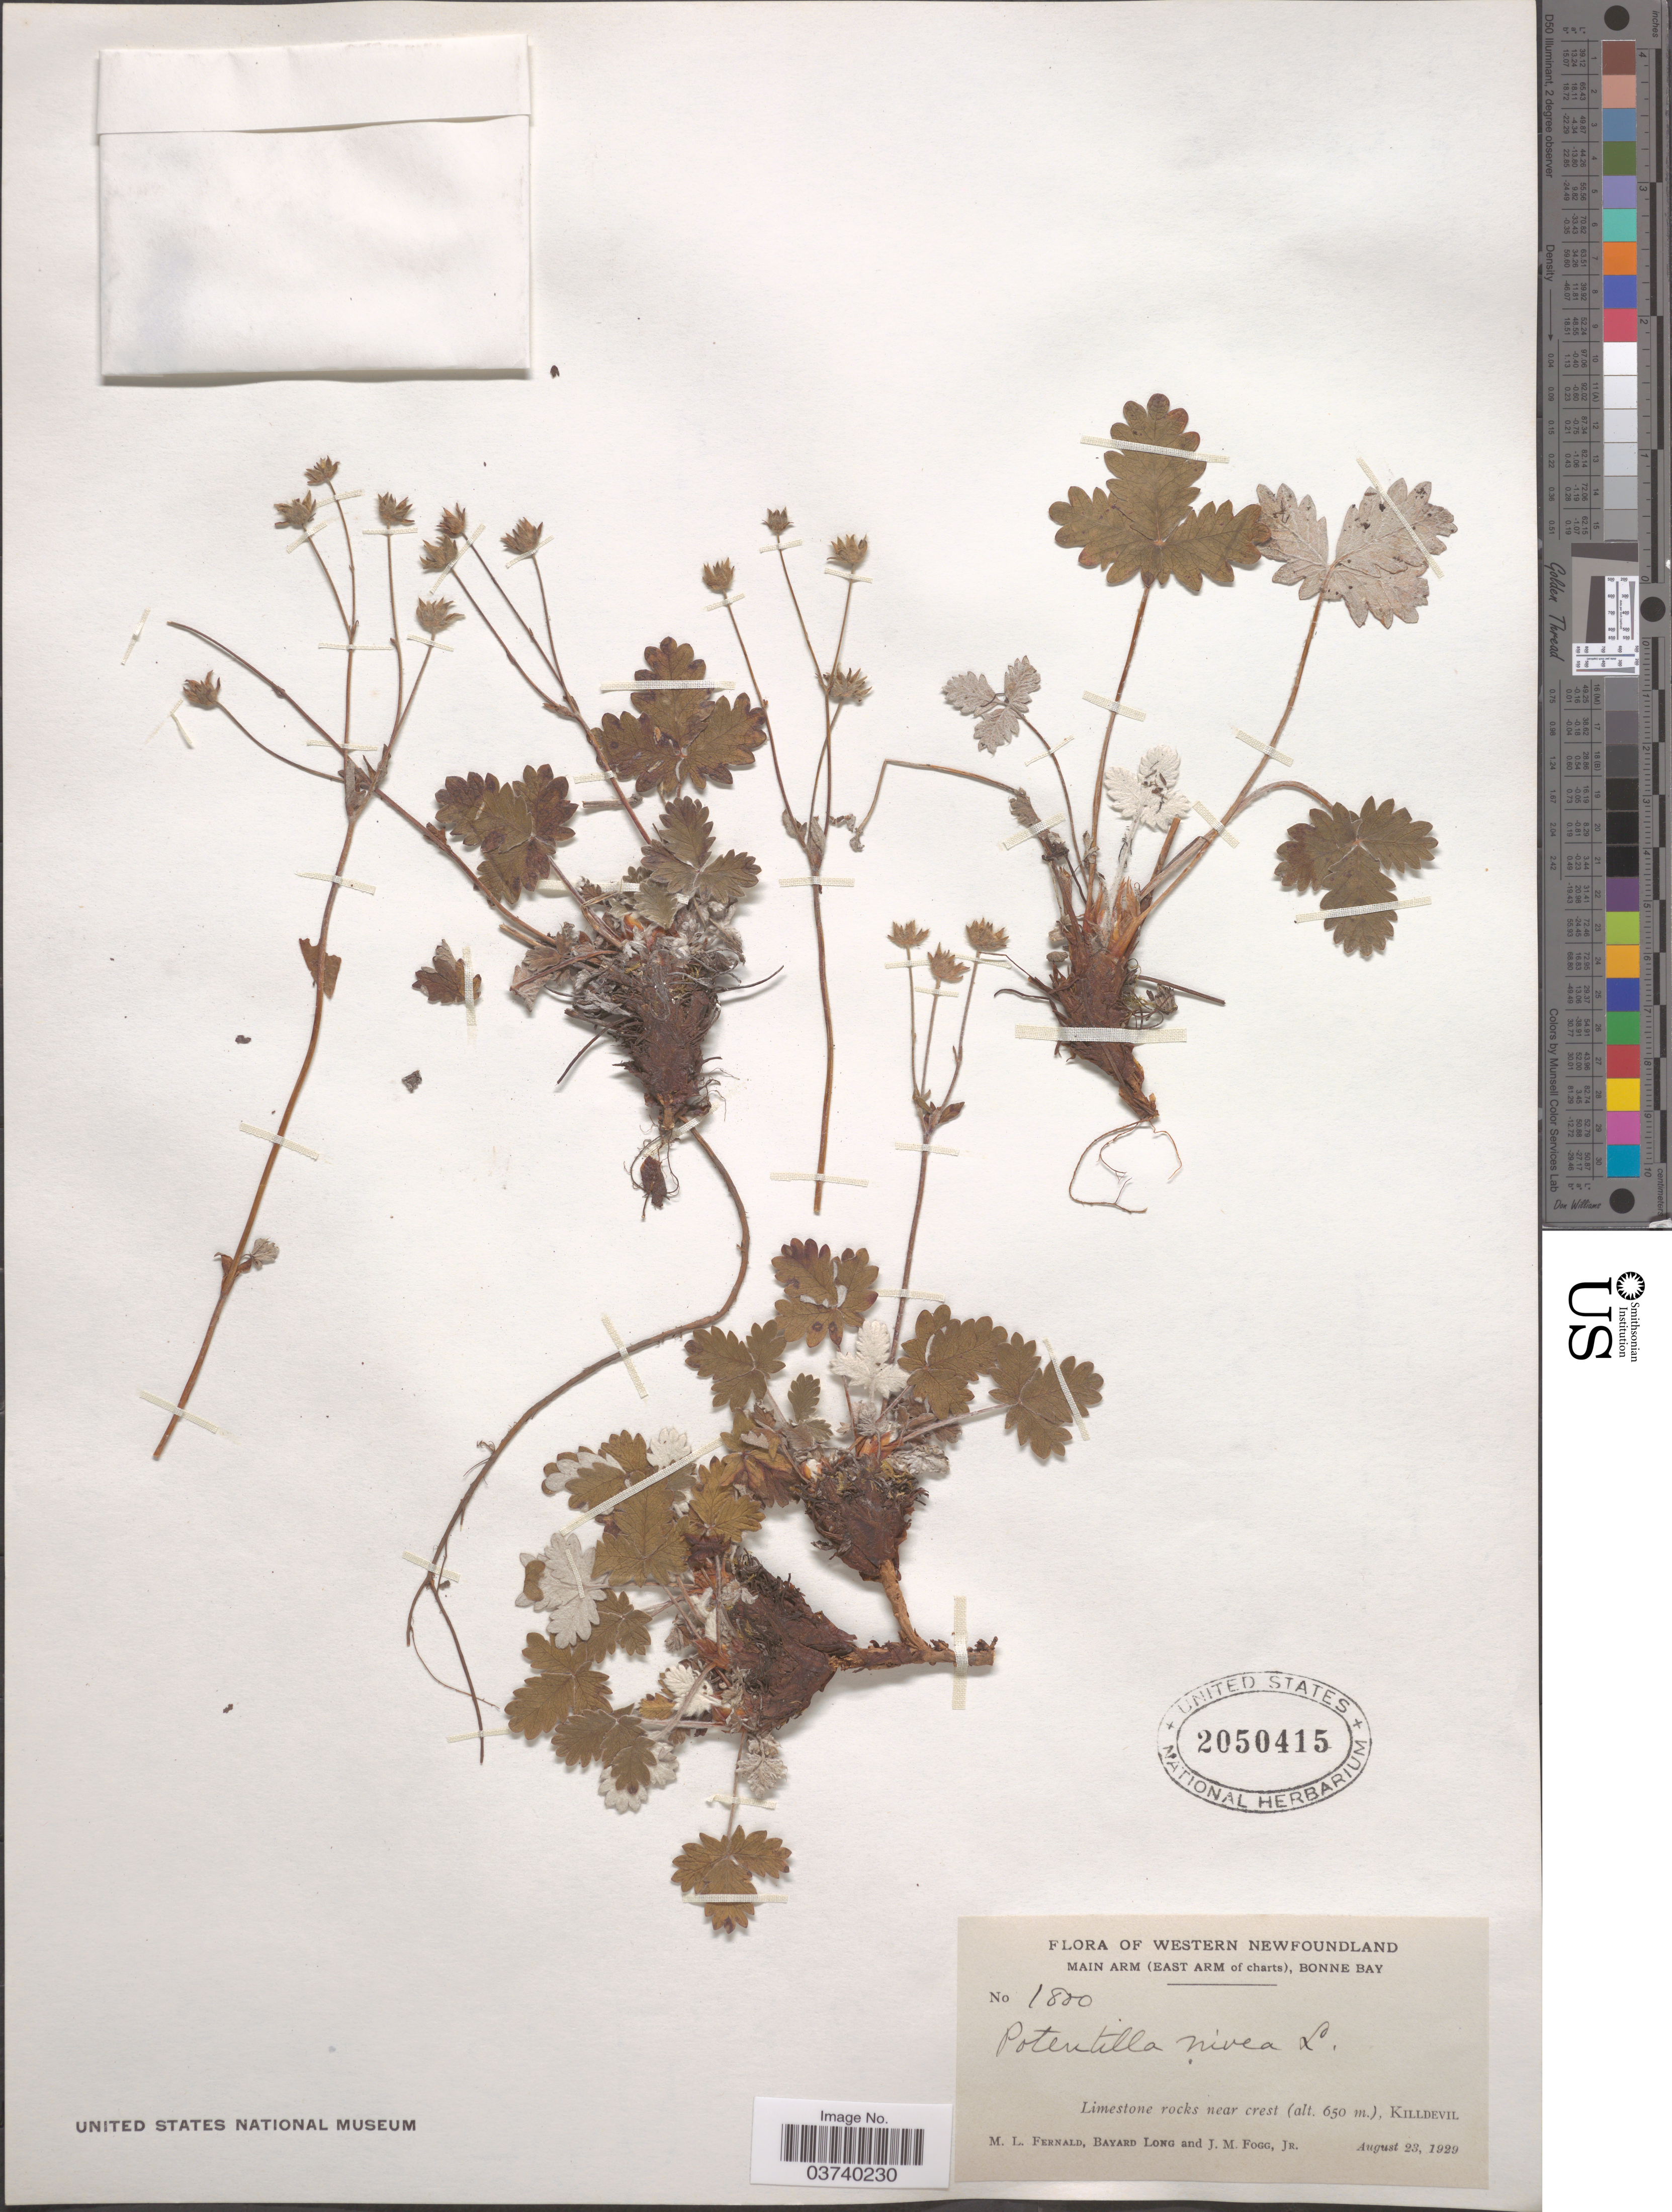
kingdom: Plantae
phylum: Tracheophyta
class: Magnoliopsida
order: Rosales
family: Rosaceae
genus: Potentilla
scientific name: Potentilla nivea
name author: L.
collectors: M. L. Fernald, B. Long & J. Fogg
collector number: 1800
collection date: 1929-08-23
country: Canada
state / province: Newfoundland and Labrador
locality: Western Newfoundland. Main Arm (East Arm of charts), Bonne Bay. Killdevil.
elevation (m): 650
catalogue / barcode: US 2050415